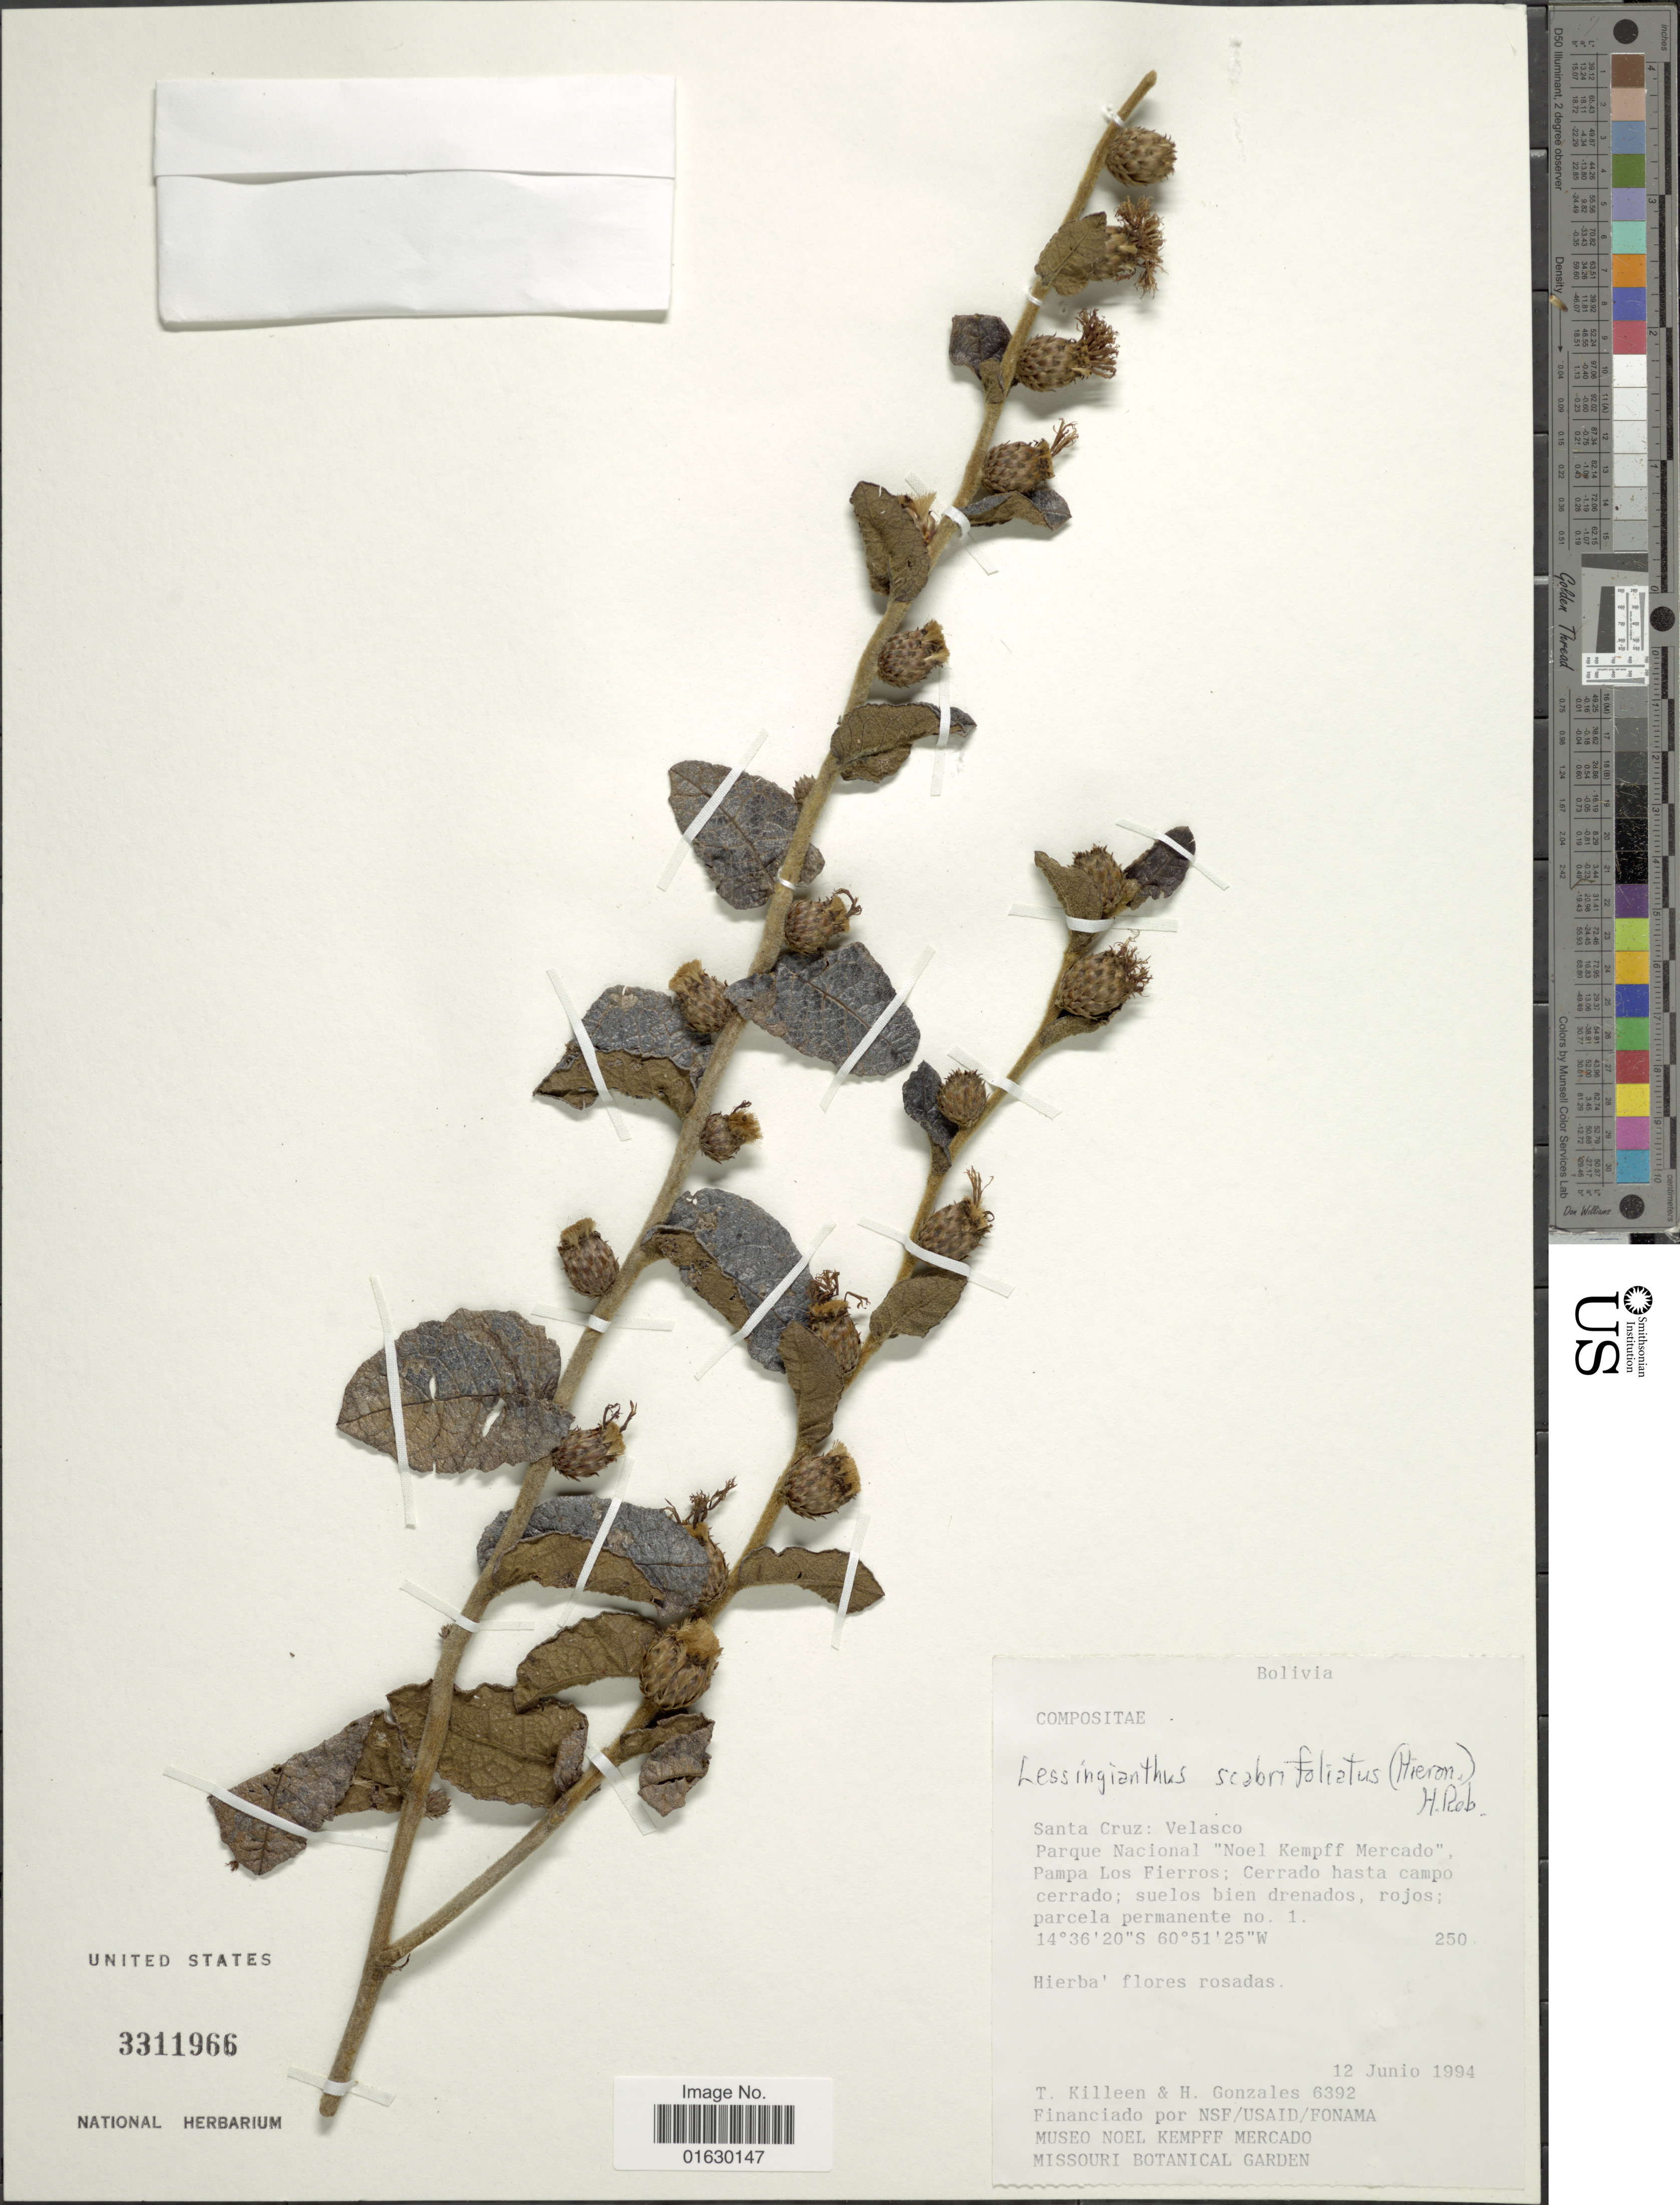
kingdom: Plantae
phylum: Tracheophyta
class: Magnoliopsida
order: Asterales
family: Asteraceae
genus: Lessingianthus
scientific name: Lessingianthus scabrifoliatus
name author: (Hieron.) H. Rob.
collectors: T. J. Killeen & H. Gonzales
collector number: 6392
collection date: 1994-06-12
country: Bolivia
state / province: Santa Cruz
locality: Santa Cruz, Velasco, Parque Nacional Noel Kempff Mercado, Pampa Los Fierros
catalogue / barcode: US 3311966